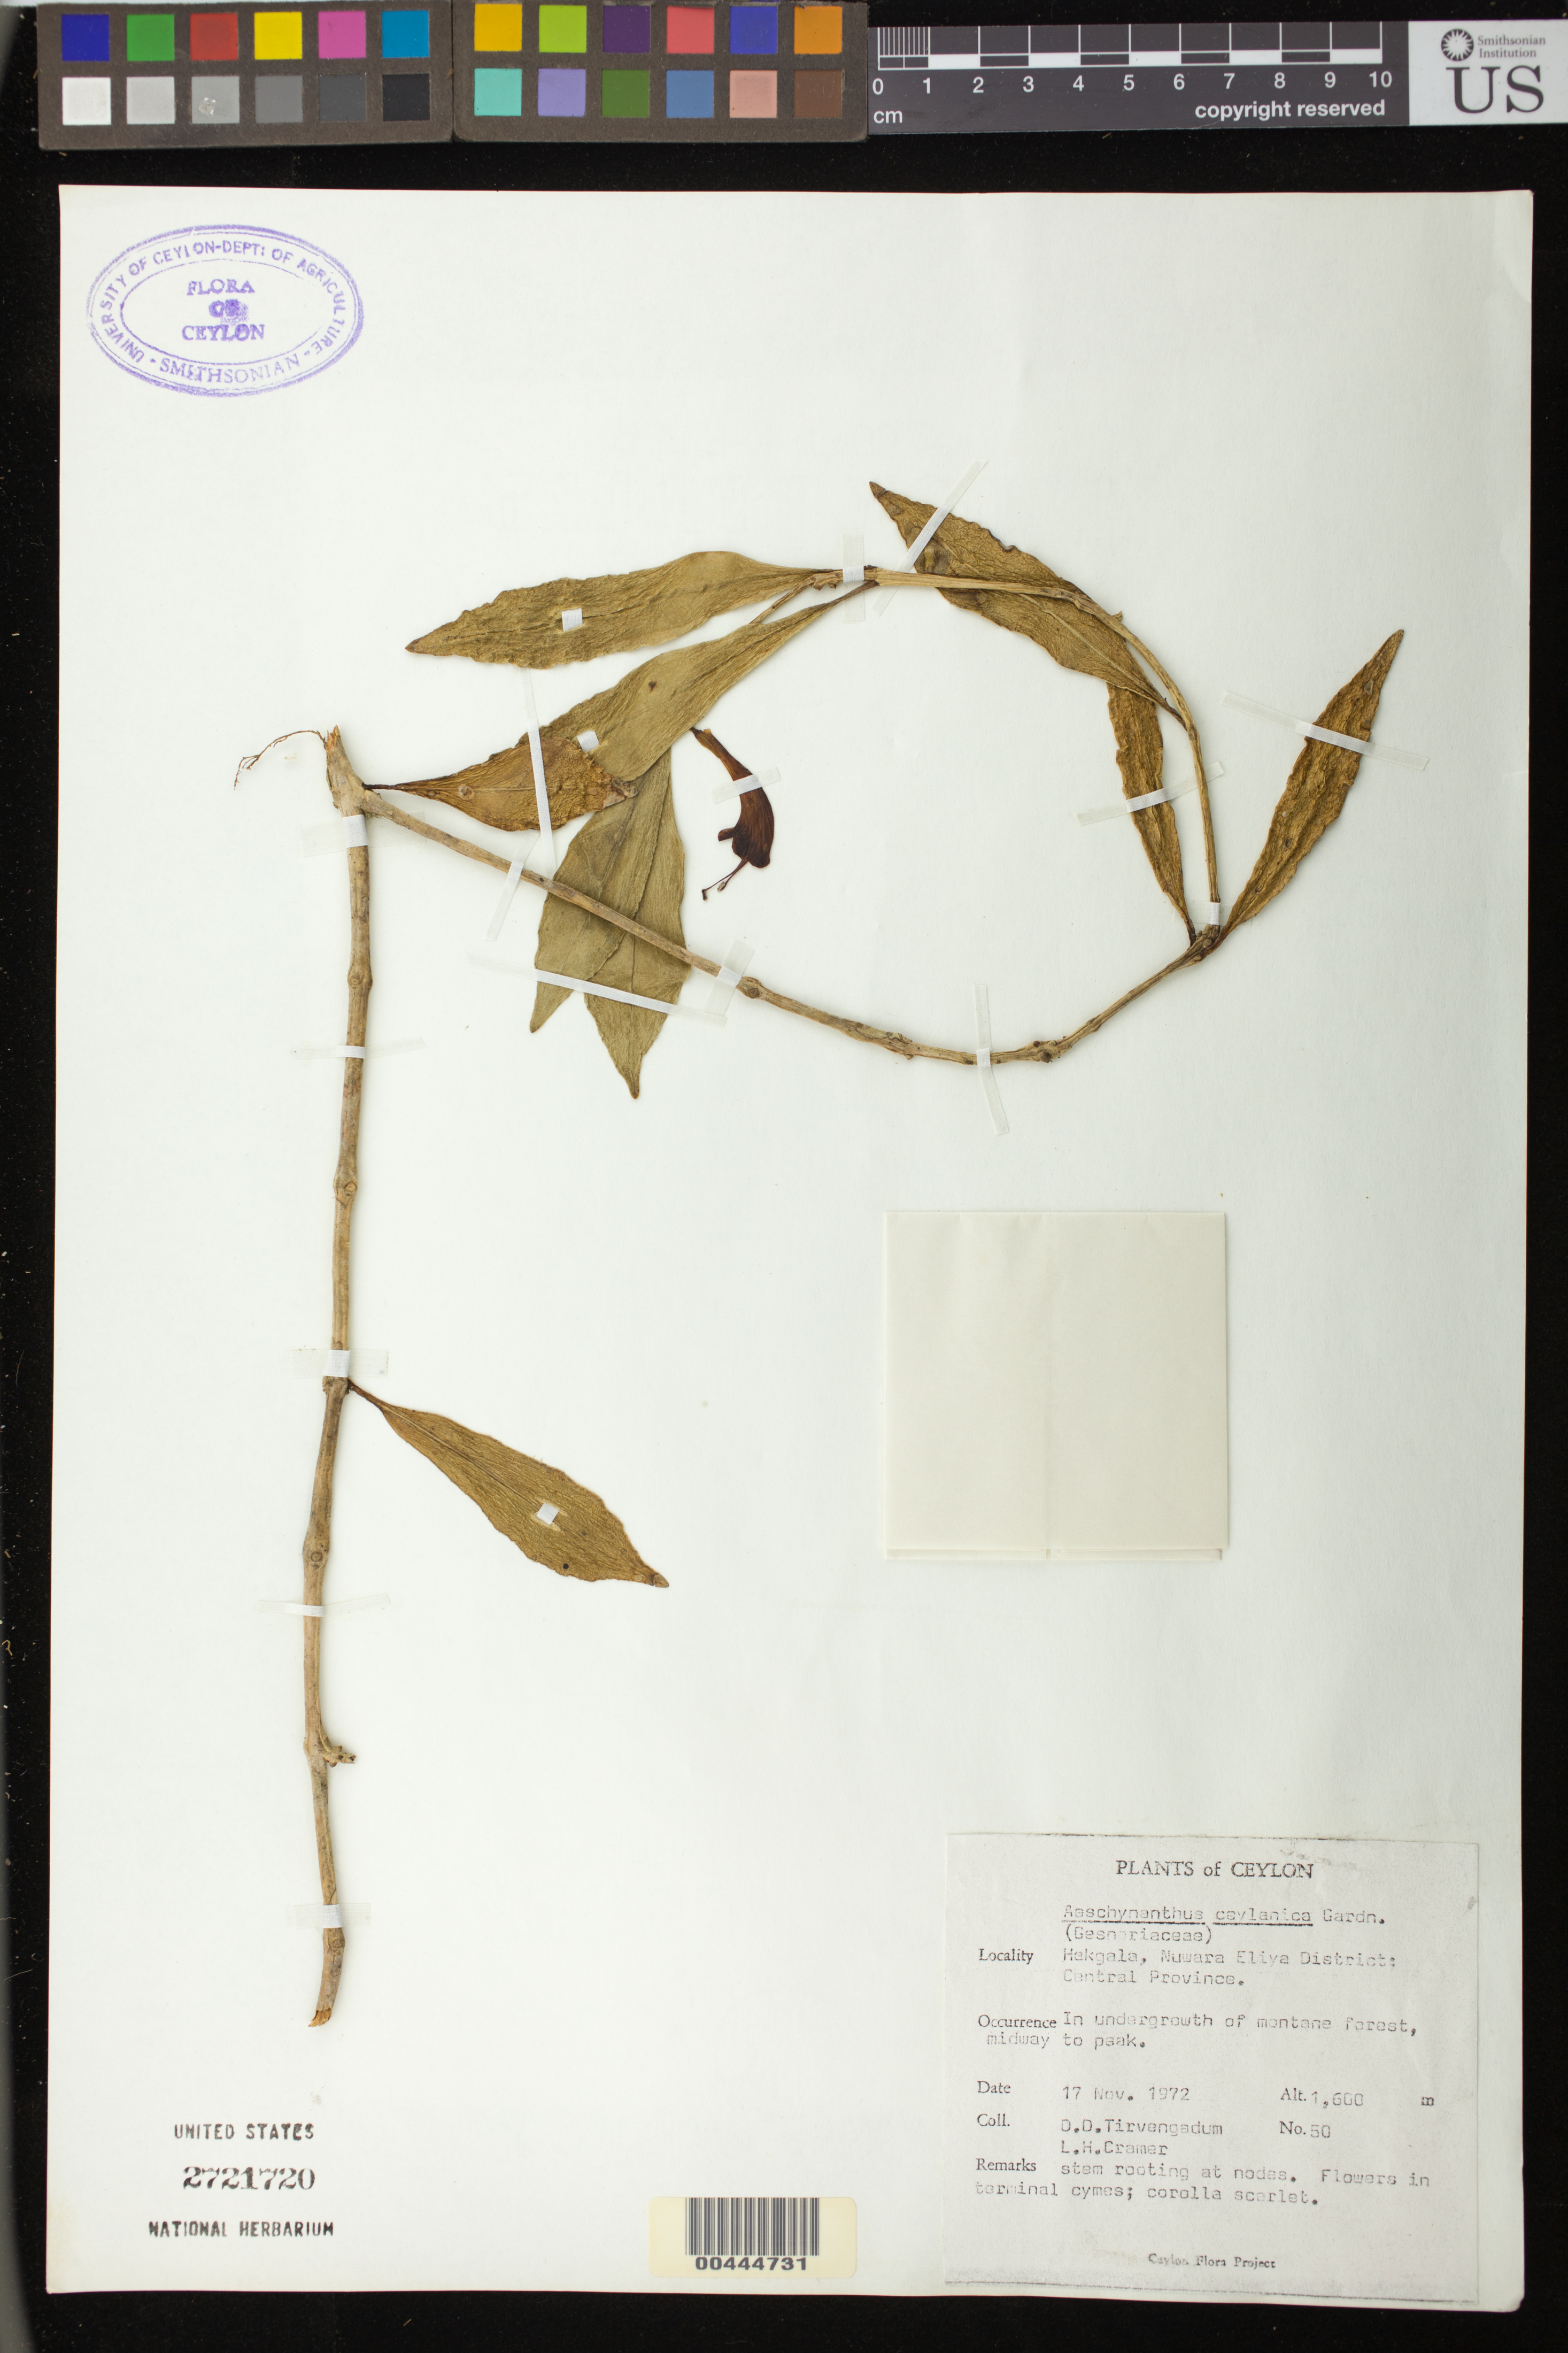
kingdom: Plantae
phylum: Tracheophyta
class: Magnoliopsida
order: Lamiales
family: Gesneriaceae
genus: Aeschynanthus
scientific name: Aeschynanthus ceylanicus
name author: Gardner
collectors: D. Tirvengadum & L. H. Cramer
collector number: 50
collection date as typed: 17 Nov 1972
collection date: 1972-11-17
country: Sri Lanka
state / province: Central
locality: Nuara eliya dist., Hakgala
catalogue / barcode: US 2721720